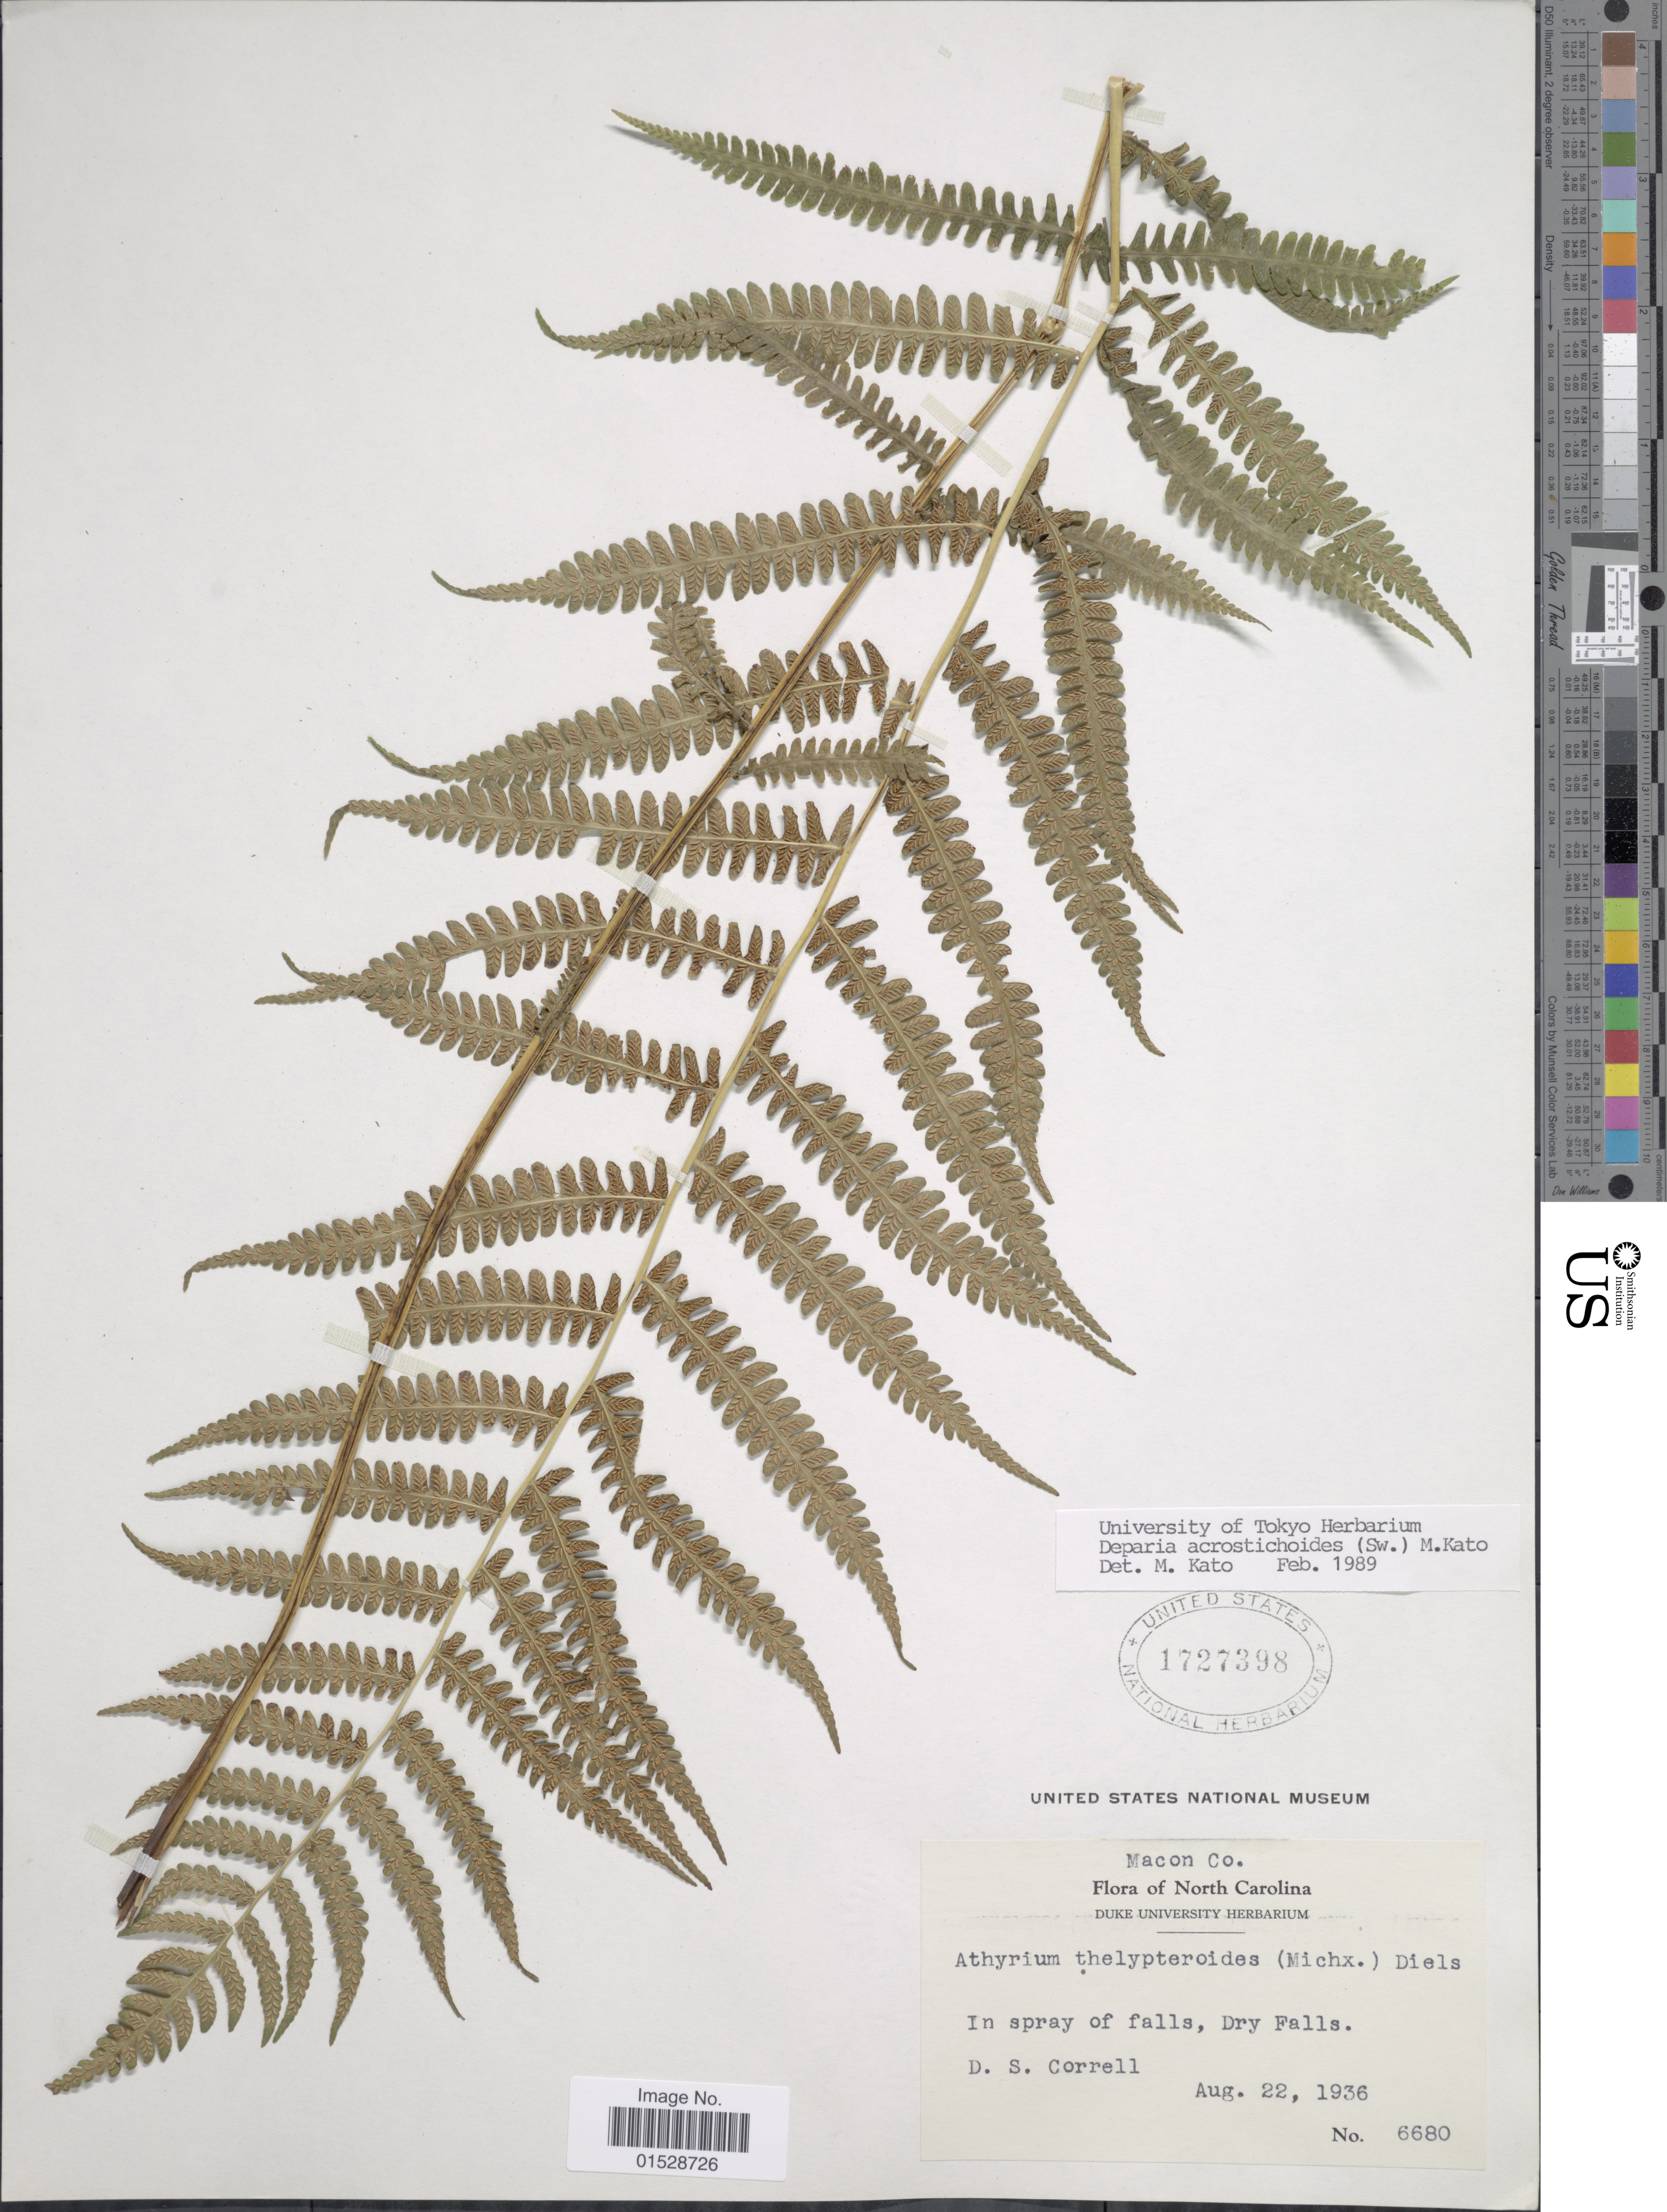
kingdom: Plantae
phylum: Tracheophyta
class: Polypodiopsida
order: Polypodiales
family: Athyriaceae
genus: Deparia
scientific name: Deparia acrostichoides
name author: (Sw.) M. Kato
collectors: D. S. Correll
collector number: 6680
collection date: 1936-08-22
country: United States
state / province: North Carolina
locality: Macon Co., in spray of falls, Dry Falls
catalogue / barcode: US 1727398